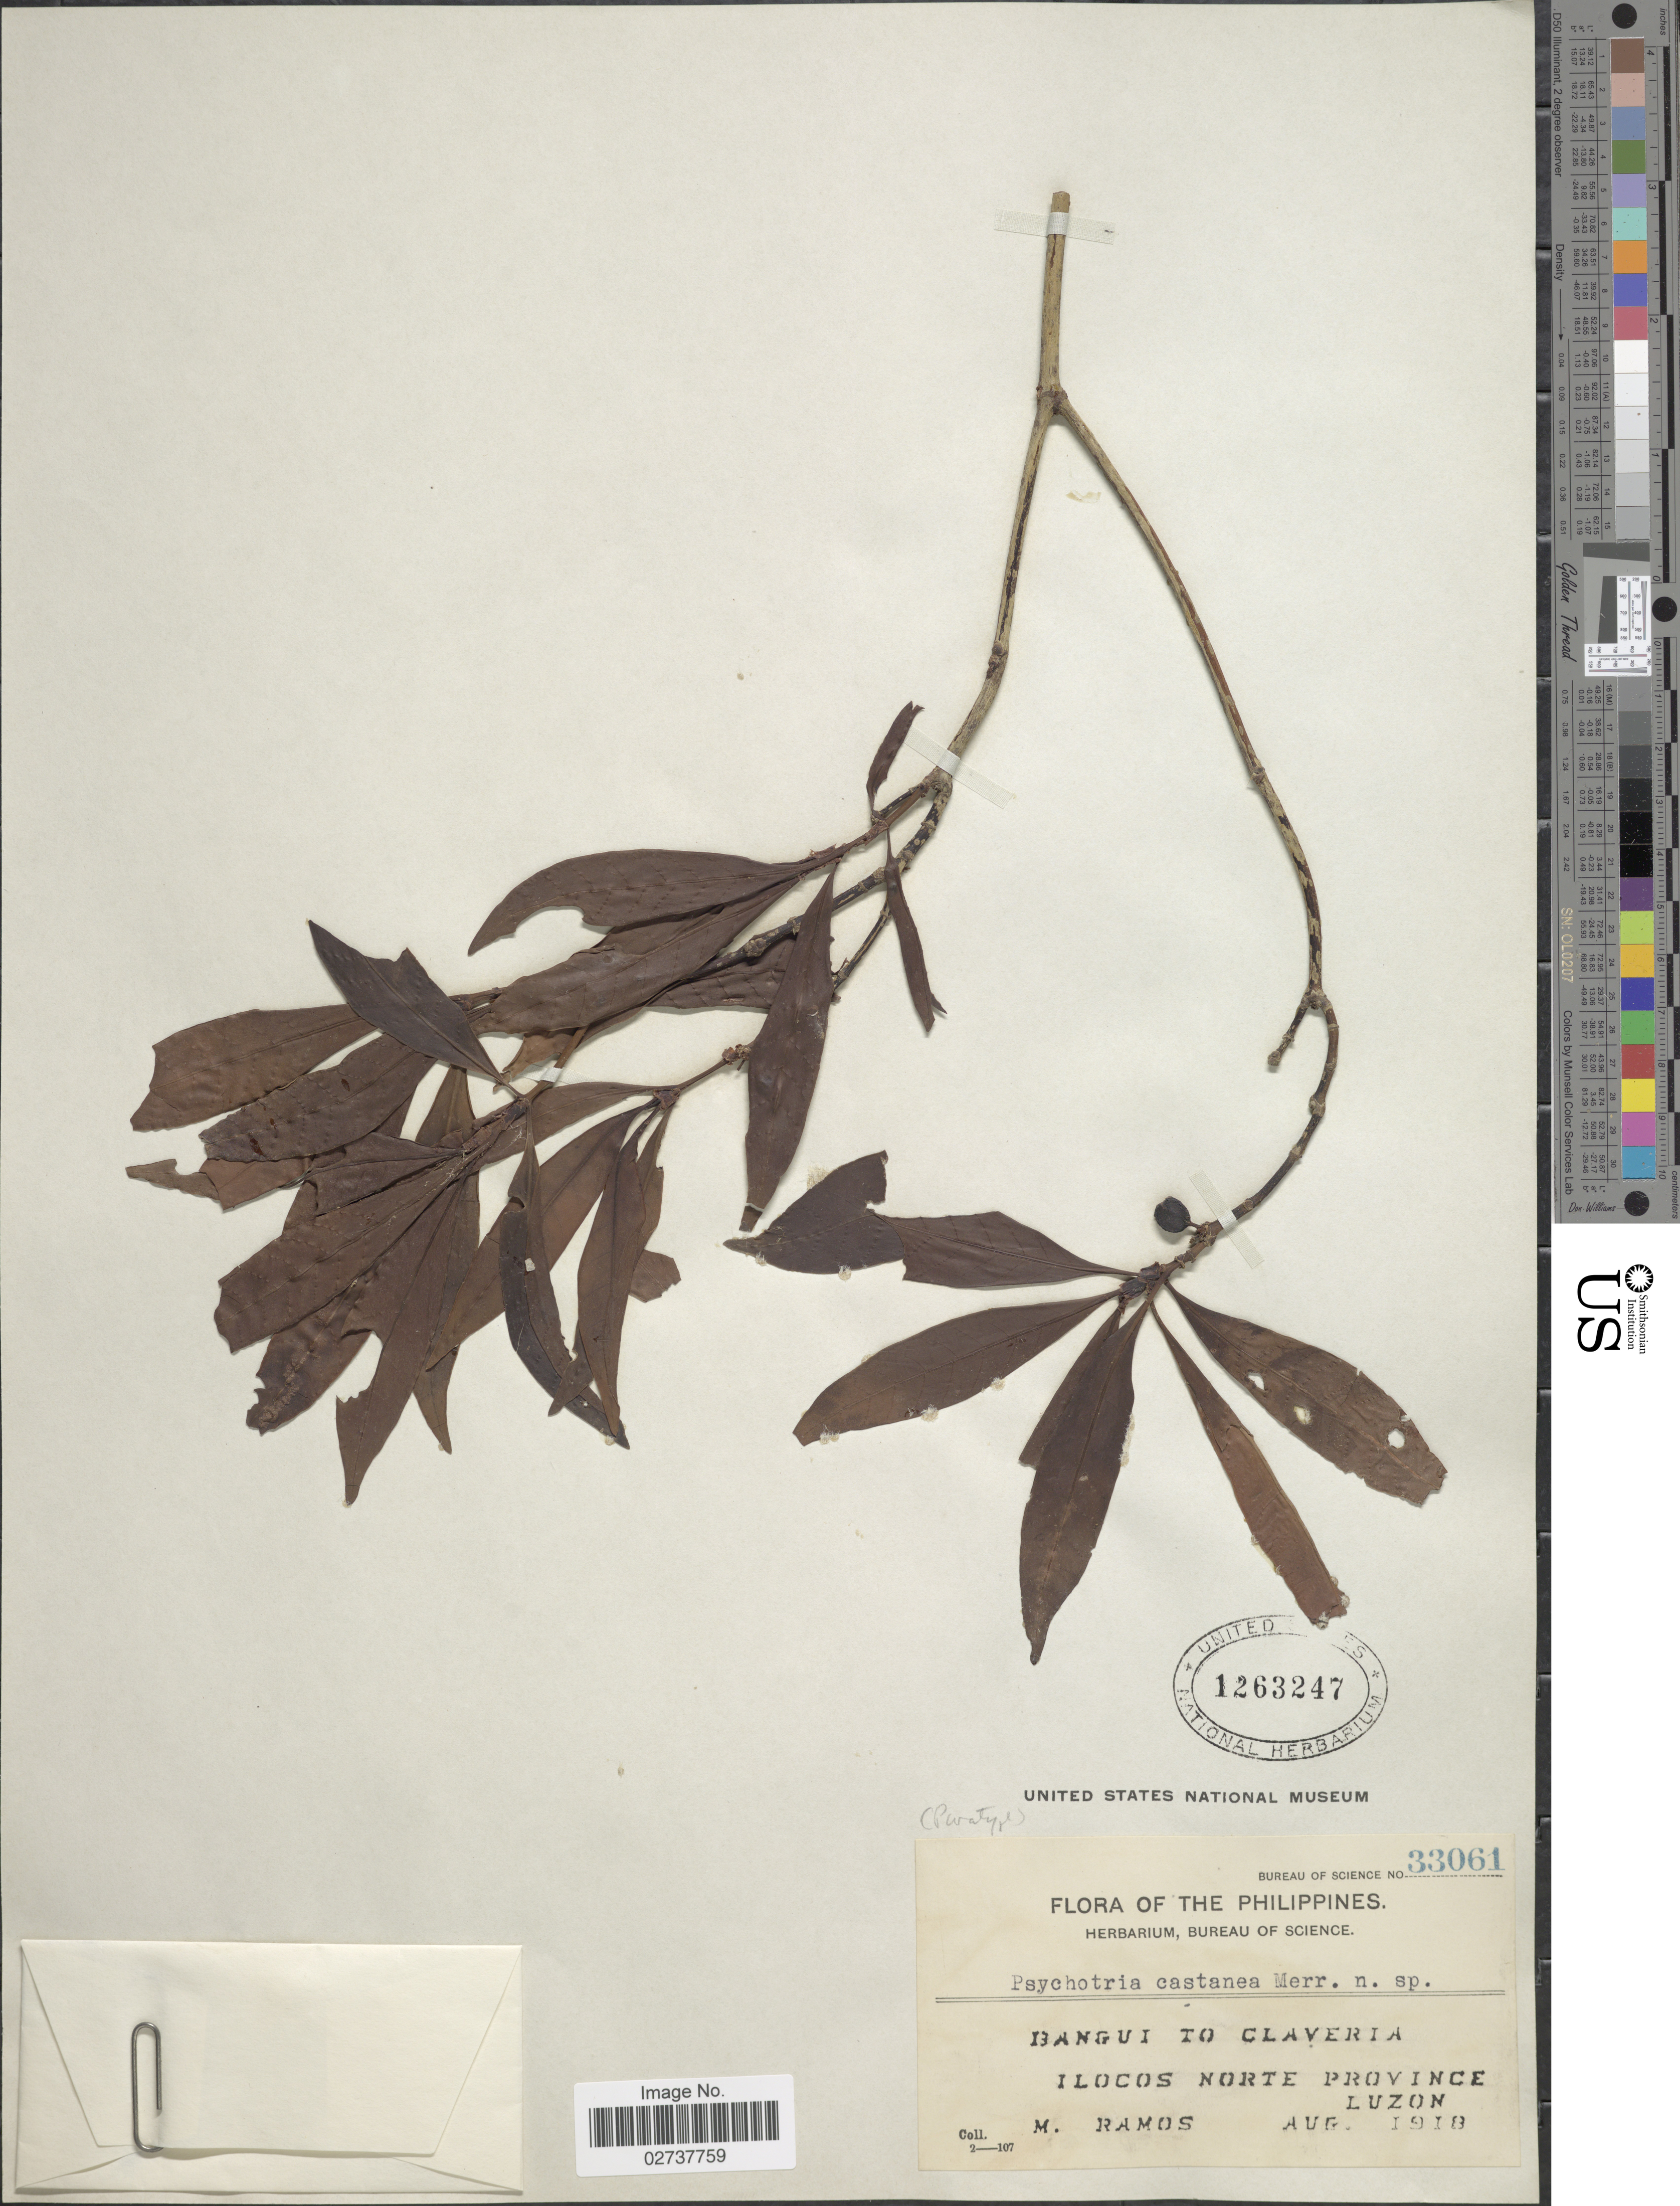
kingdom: Plantae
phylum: Tracheophyta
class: Magnoliopsida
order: Gentianales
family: Rubiaceae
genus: Psychotria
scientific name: Psychotria castanea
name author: Merr.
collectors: M. Ramos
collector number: Bureau of Science 33061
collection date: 1918-08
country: Philippines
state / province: Ilocos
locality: Bangui to Claveria. Ilocos Norte Province Luzon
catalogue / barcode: US 1263247